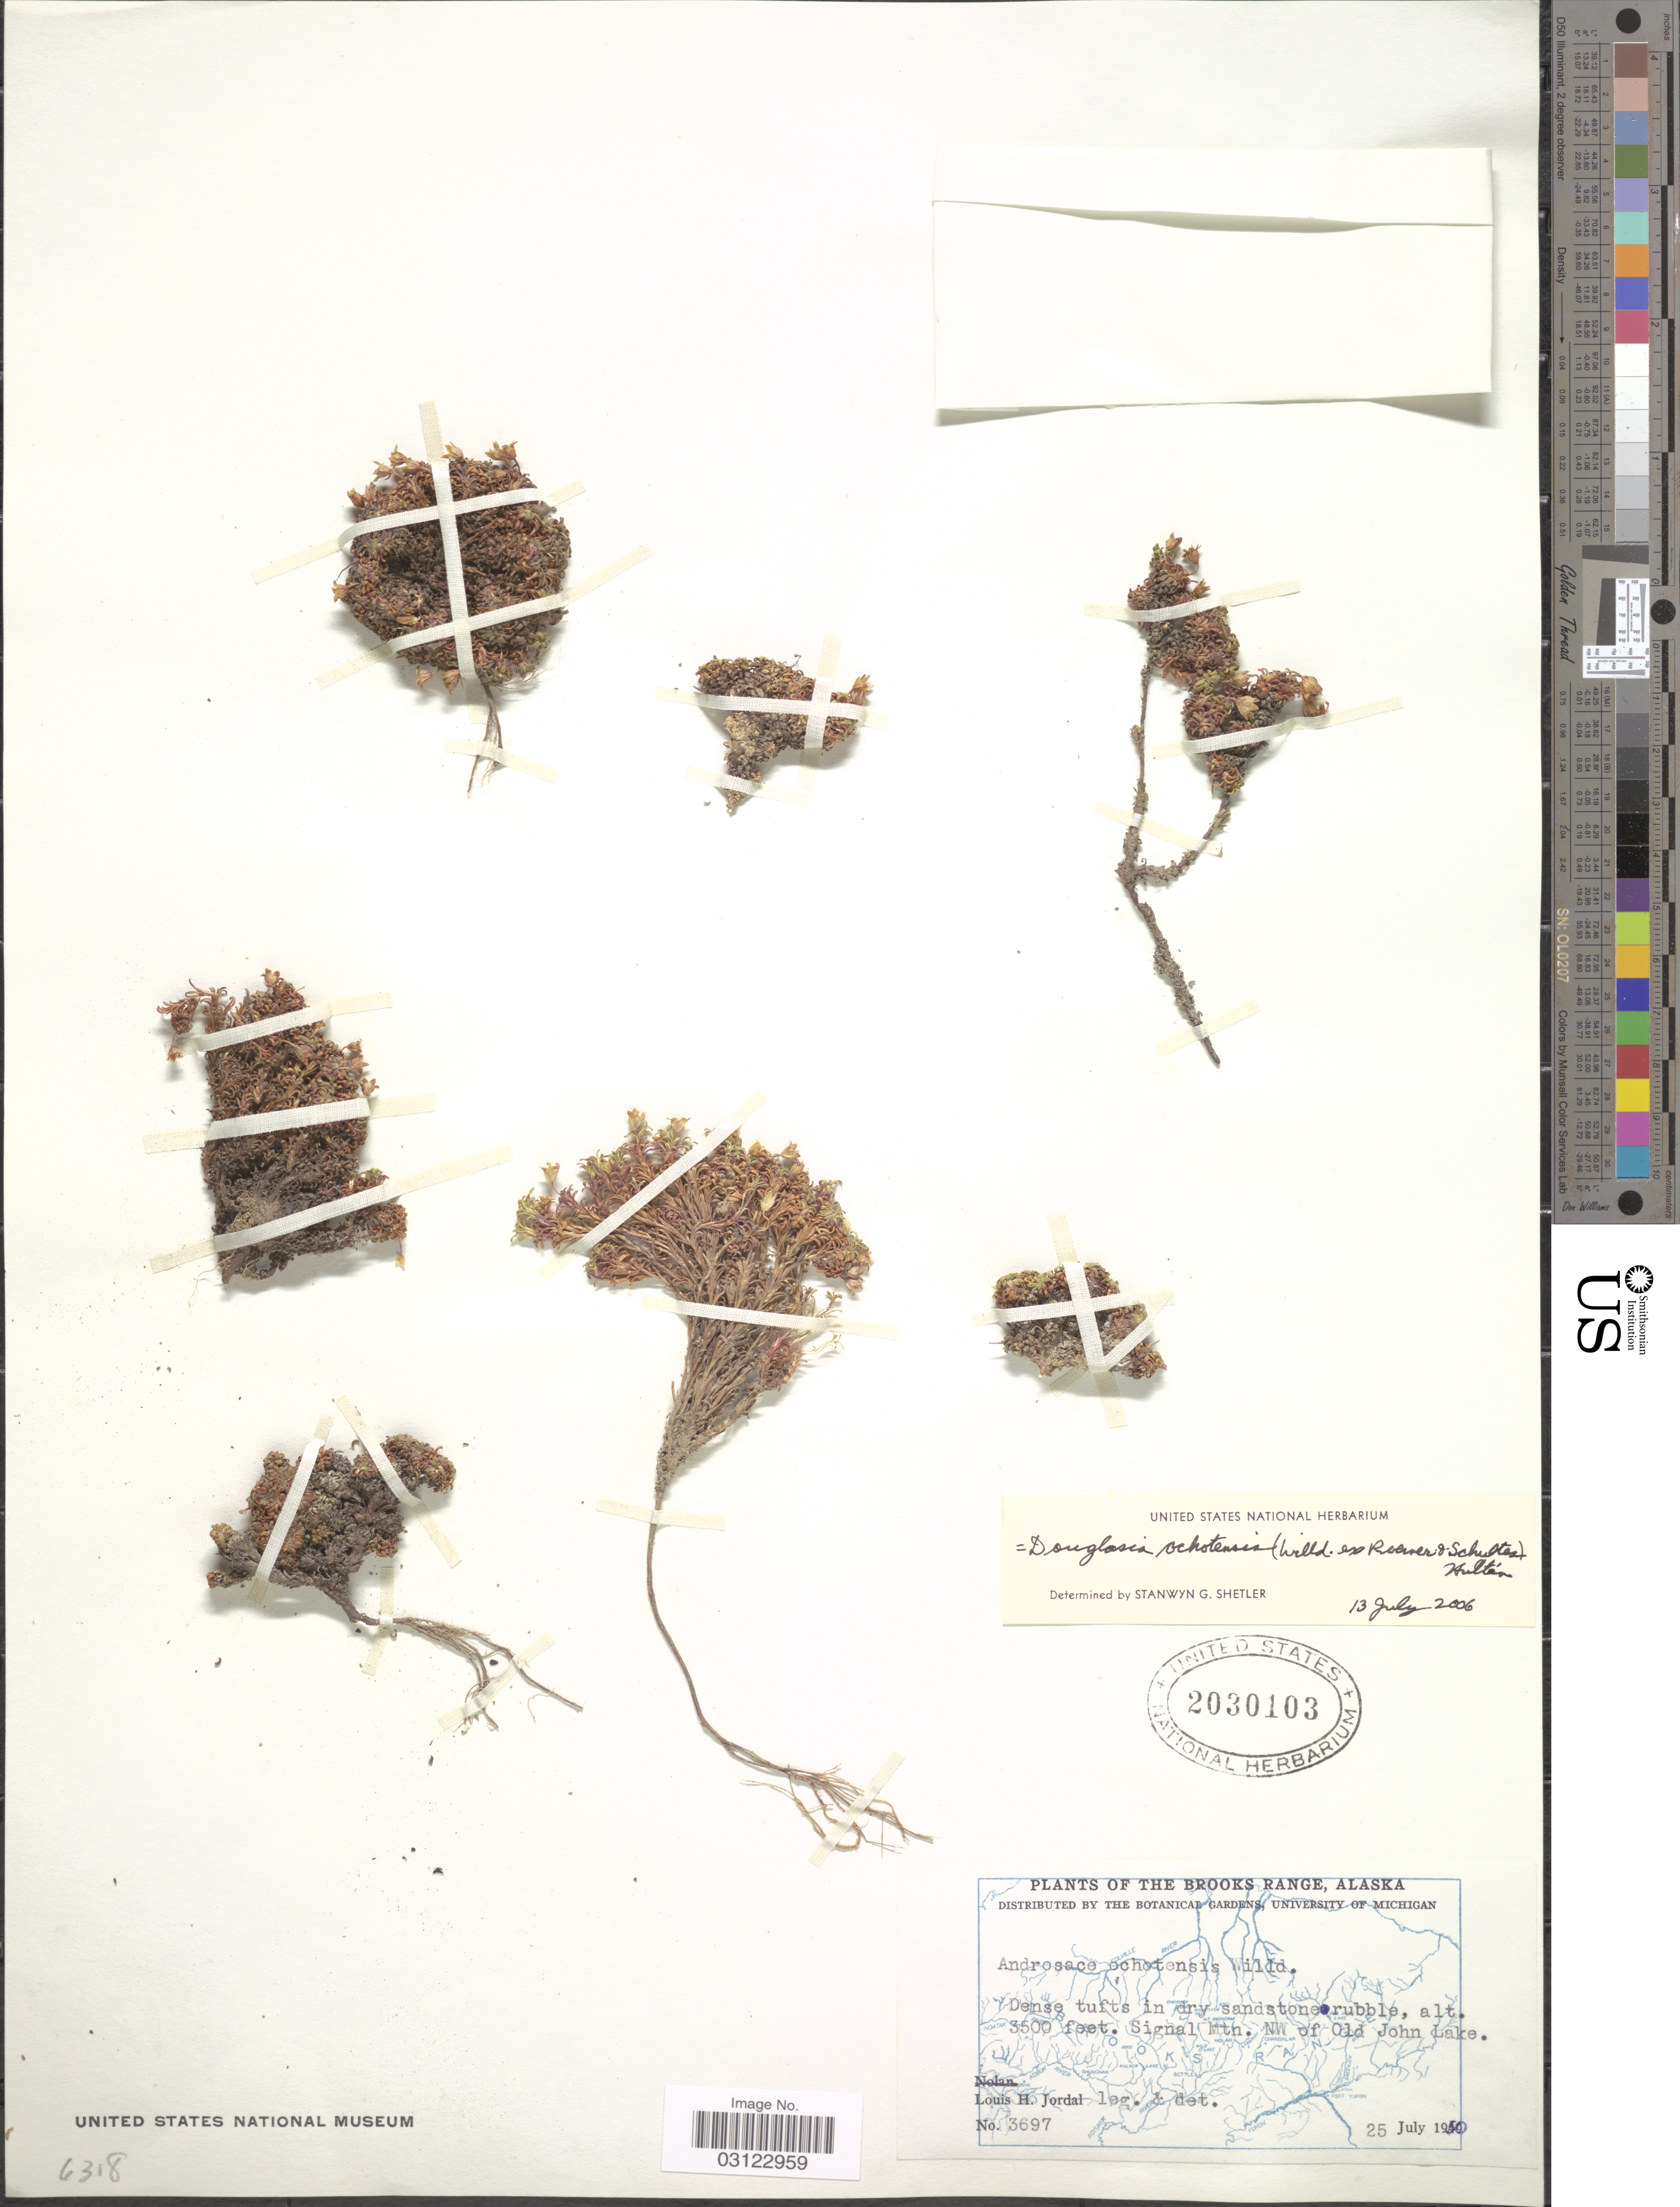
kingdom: Plantae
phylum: Tracheophyta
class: Magnoliopsida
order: Ericales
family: Primulaceae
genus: Douglasia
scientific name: Douglasia gormanii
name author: Constance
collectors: L. Jordal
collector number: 3697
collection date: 1950-07-25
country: United States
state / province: Alaska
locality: The Brooks Range. Signal Mtn. NW of Old John Lake.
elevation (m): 1067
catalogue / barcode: US 2030103